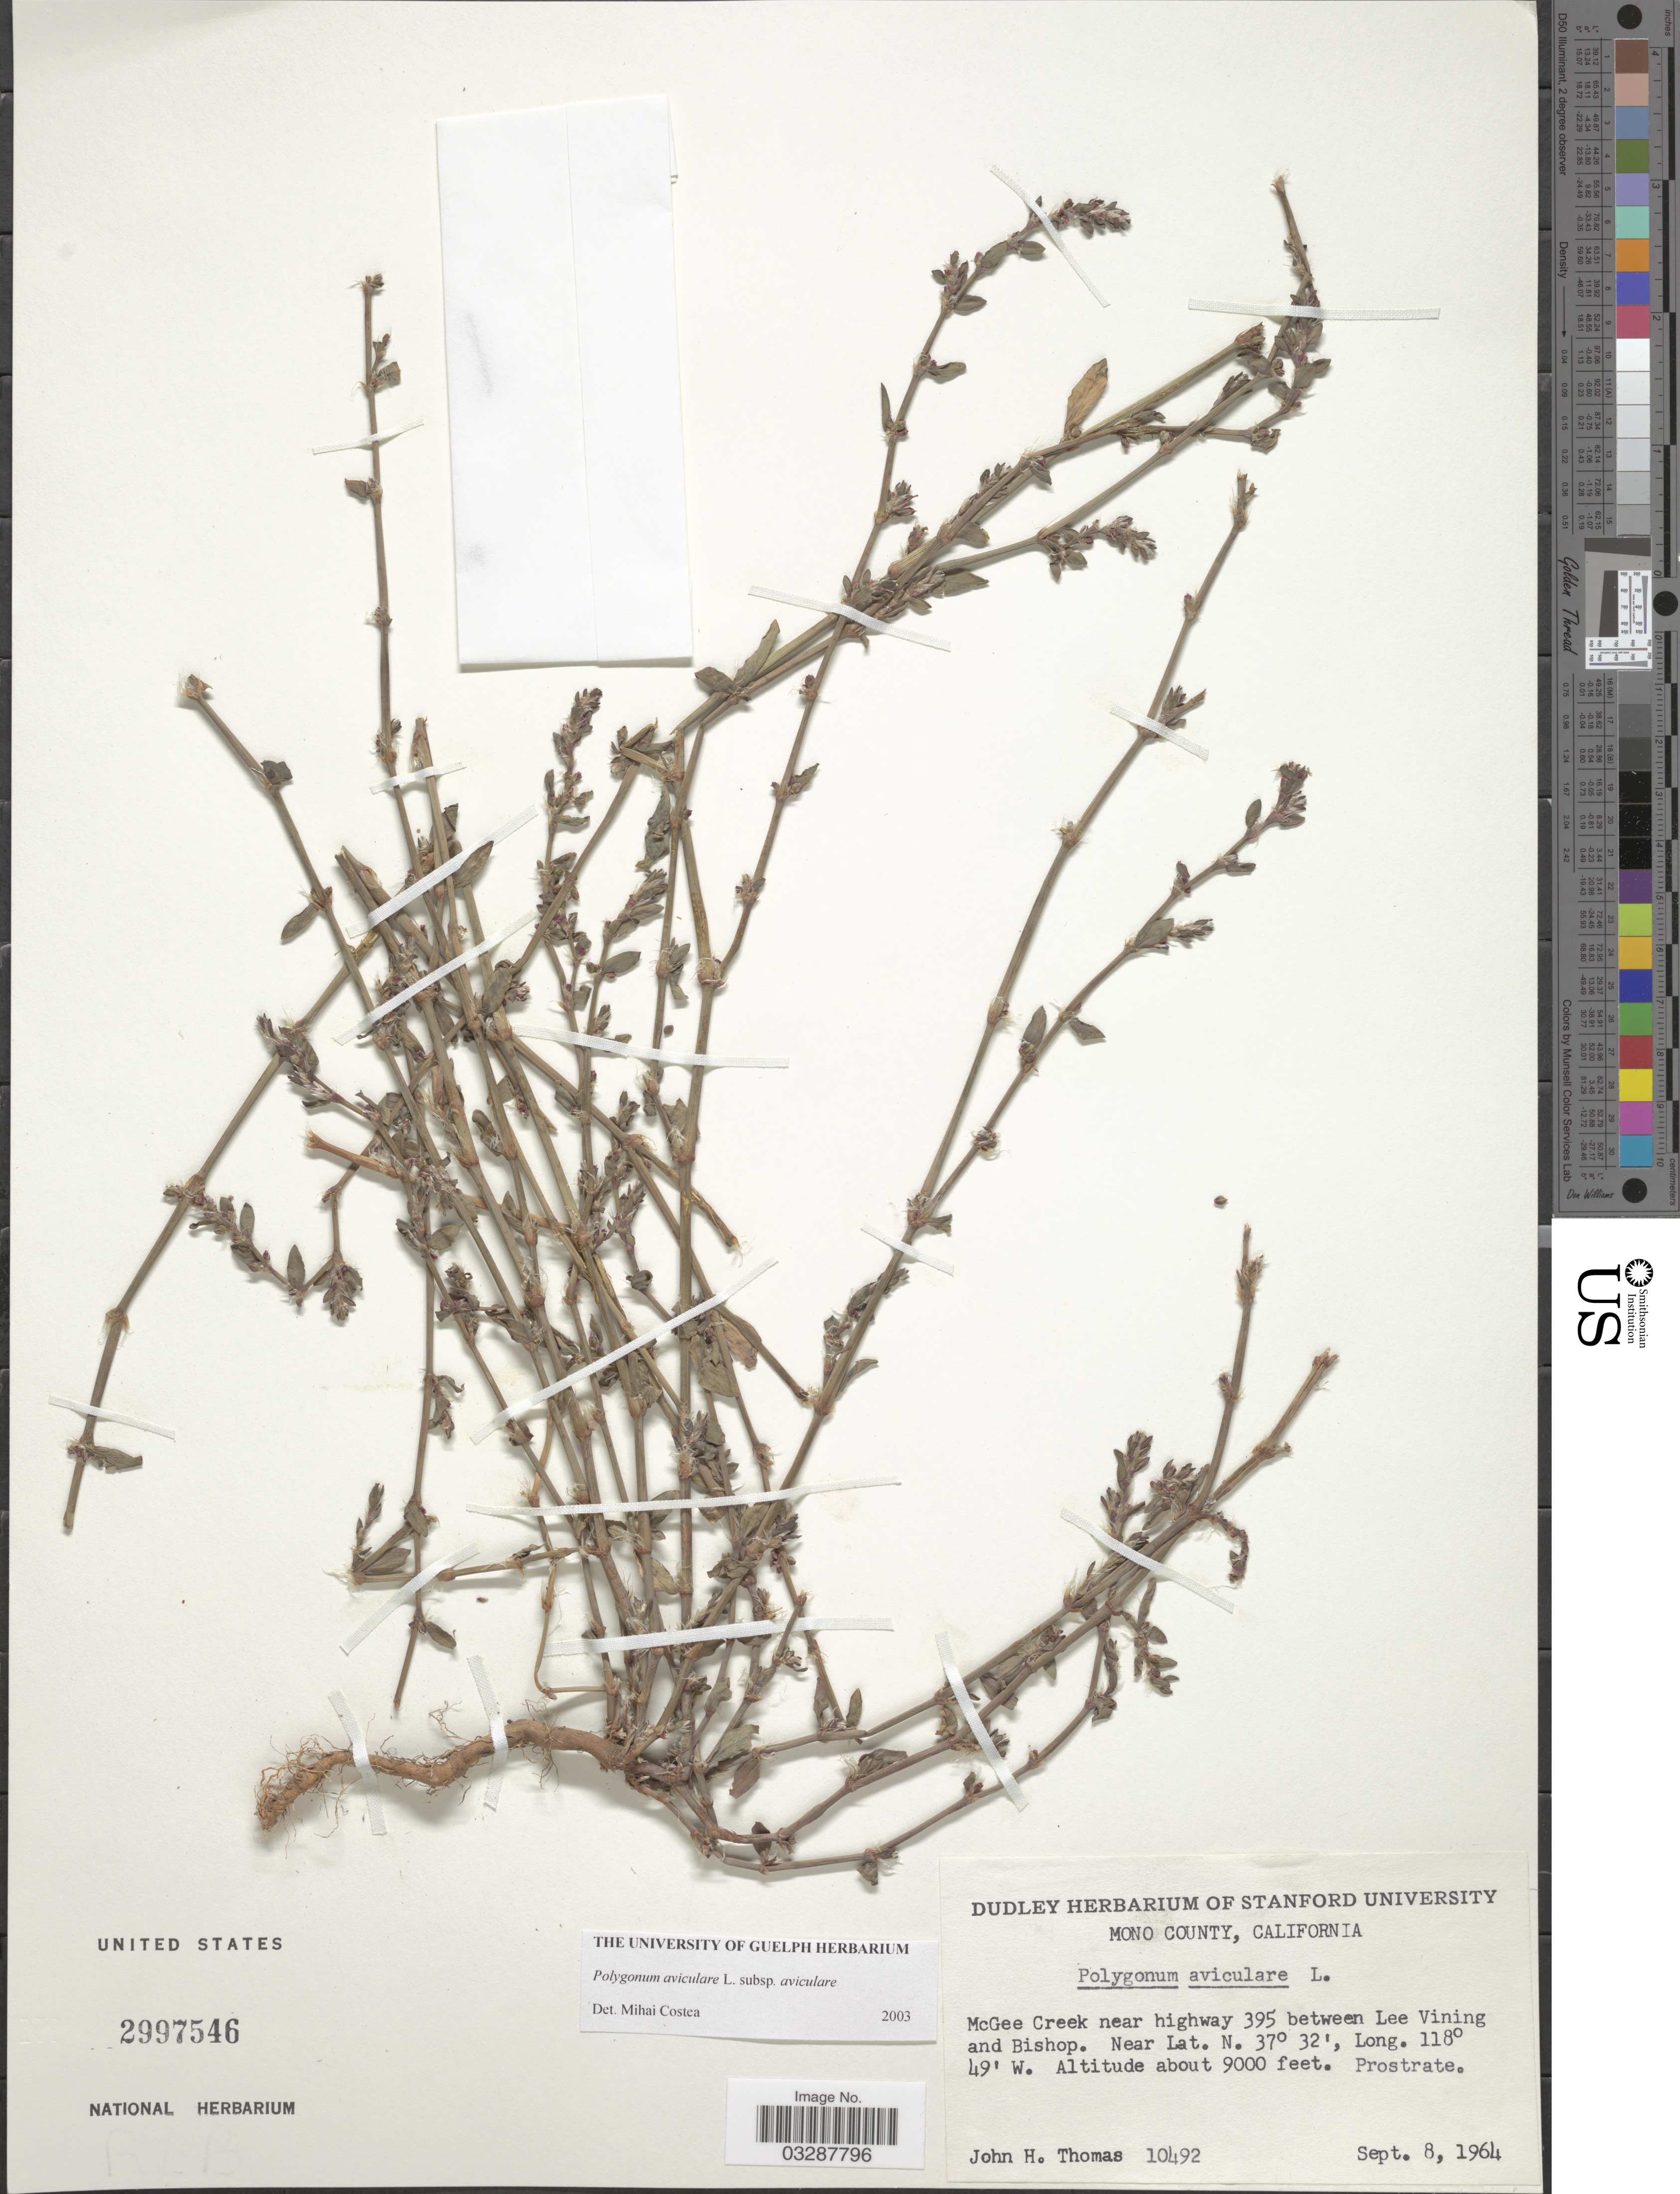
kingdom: Plantae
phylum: Tracheophyta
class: Magnoliopsida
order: Caryophyllales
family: Polygonaceae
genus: Polygonum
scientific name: Polygonum aviculare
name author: L.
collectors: J. H. Thomas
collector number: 10492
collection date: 1964-09-08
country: United States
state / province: California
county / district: Mono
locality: Mono County. McGee Creek near highway 395 between Lee Vining and Bishop.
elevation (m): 2743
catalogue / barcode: US 2997546